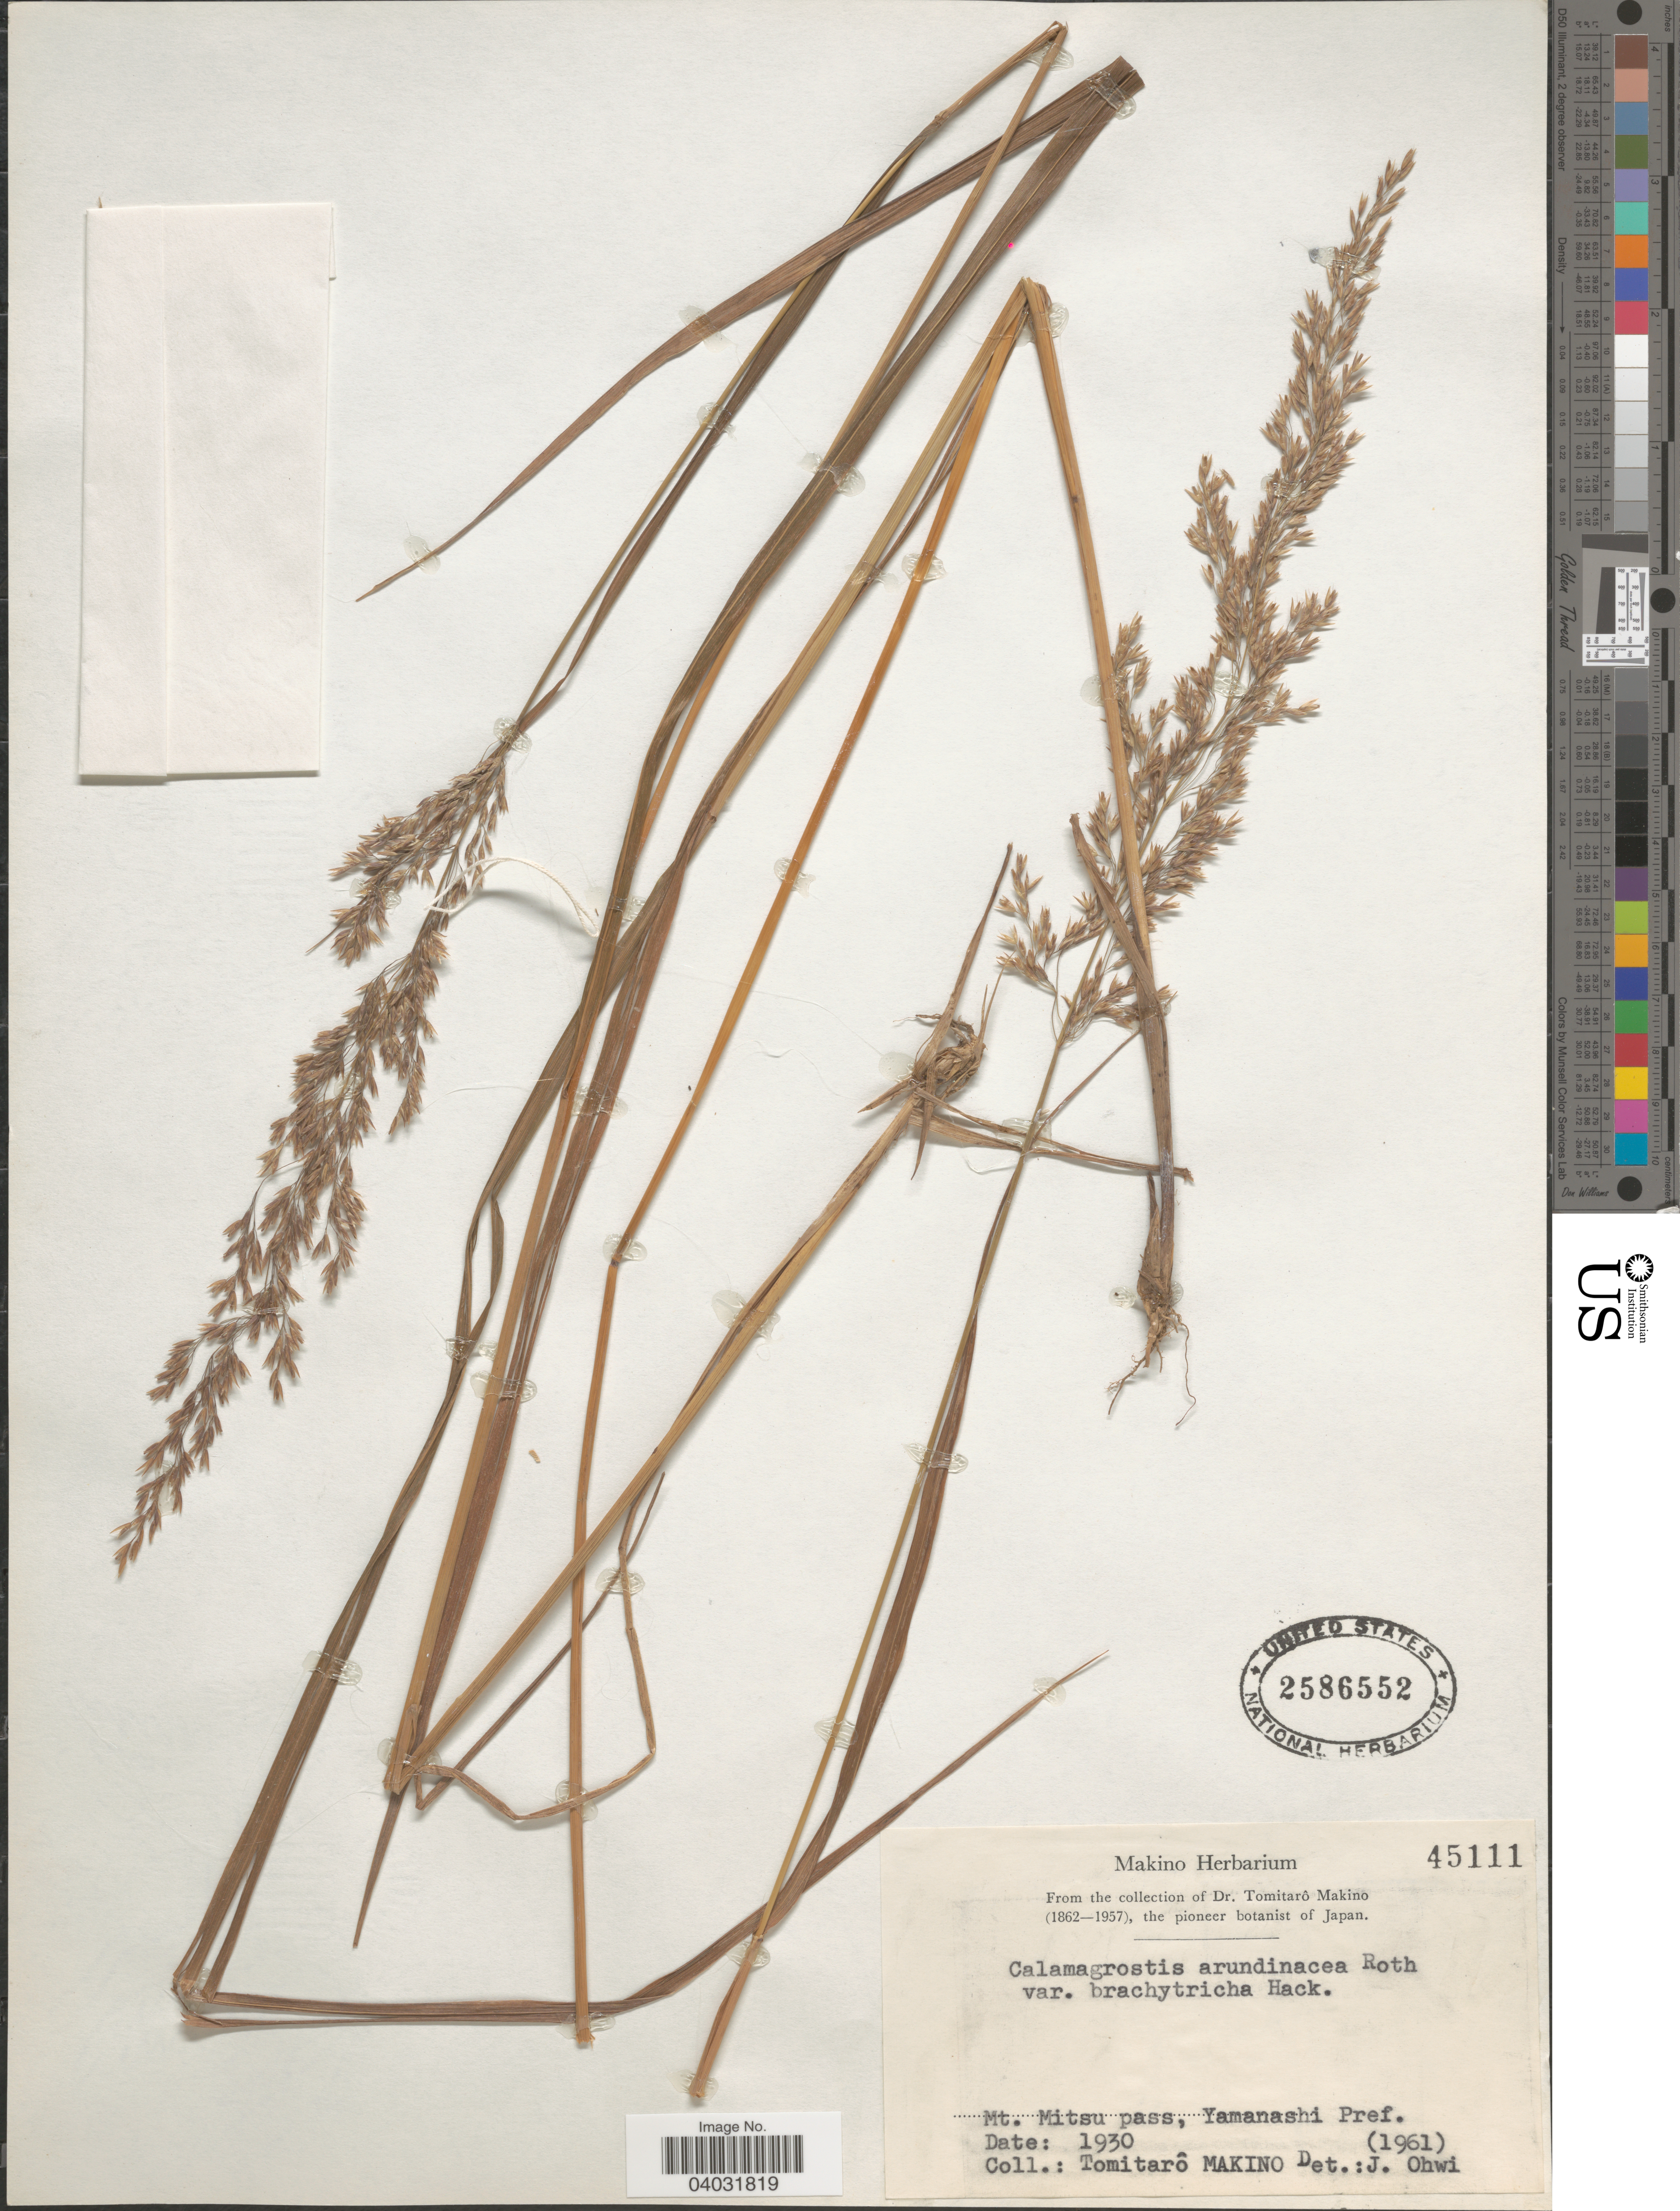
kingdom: Plantae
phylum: Tracheophyta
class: Liliopsida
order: Poales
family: Poaceae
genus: Calamagrostis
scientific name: Calamagrostis arundinacea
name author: (L.) Roth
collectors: T. Makino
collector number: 45111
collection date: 1930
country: Japan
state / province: Yamanasi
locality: Mt. Mitsu pass, Yamanasi Pref.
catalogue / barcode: US 2586525